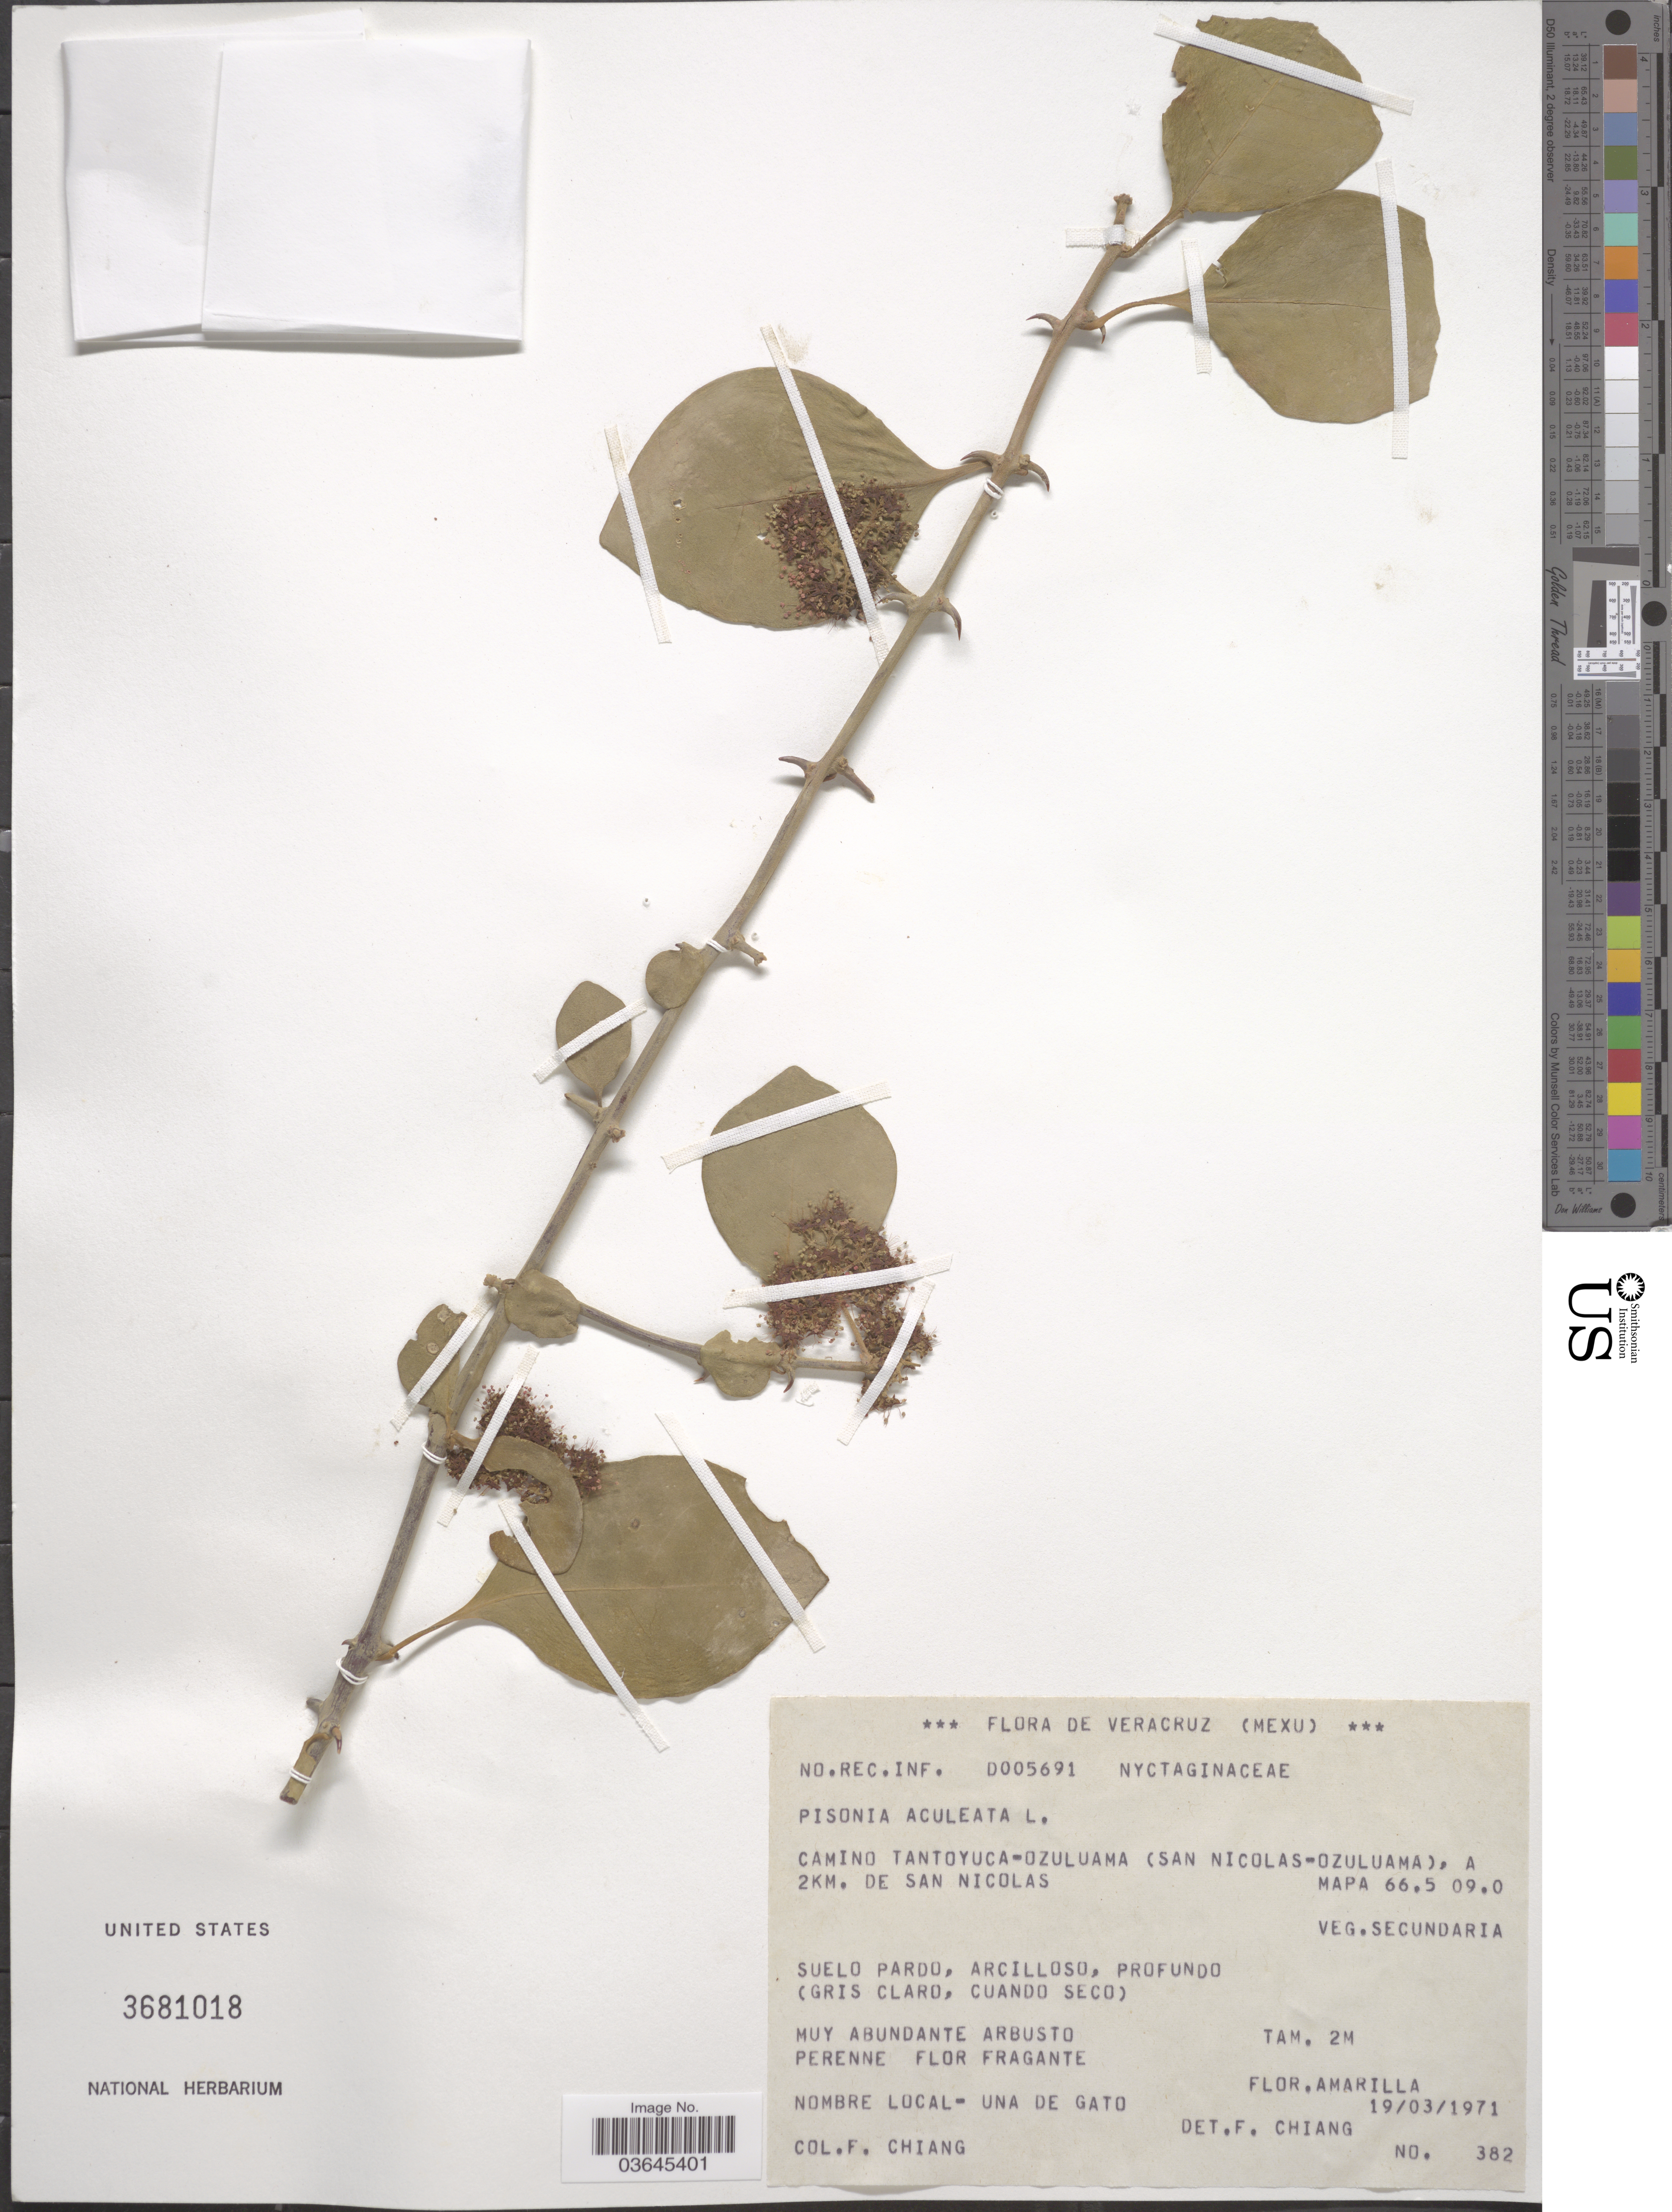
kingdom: Plantae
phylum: Tracheophyta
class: Magnoliopsida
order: Caryophyllales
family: Nyctaginaceae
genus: Pisonia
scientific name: Pisonia aculeata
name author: L.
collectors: F. Chiang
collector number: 382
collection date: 1971-03-19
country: Mexico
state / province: Veracruz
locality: Veracruz. Camino Tantoyuca-Ozuluama (San Nicolas-Ozuluama), a 2km. de San Nicolas. Mapa 66.5 09.0.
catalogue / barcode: US 3681018